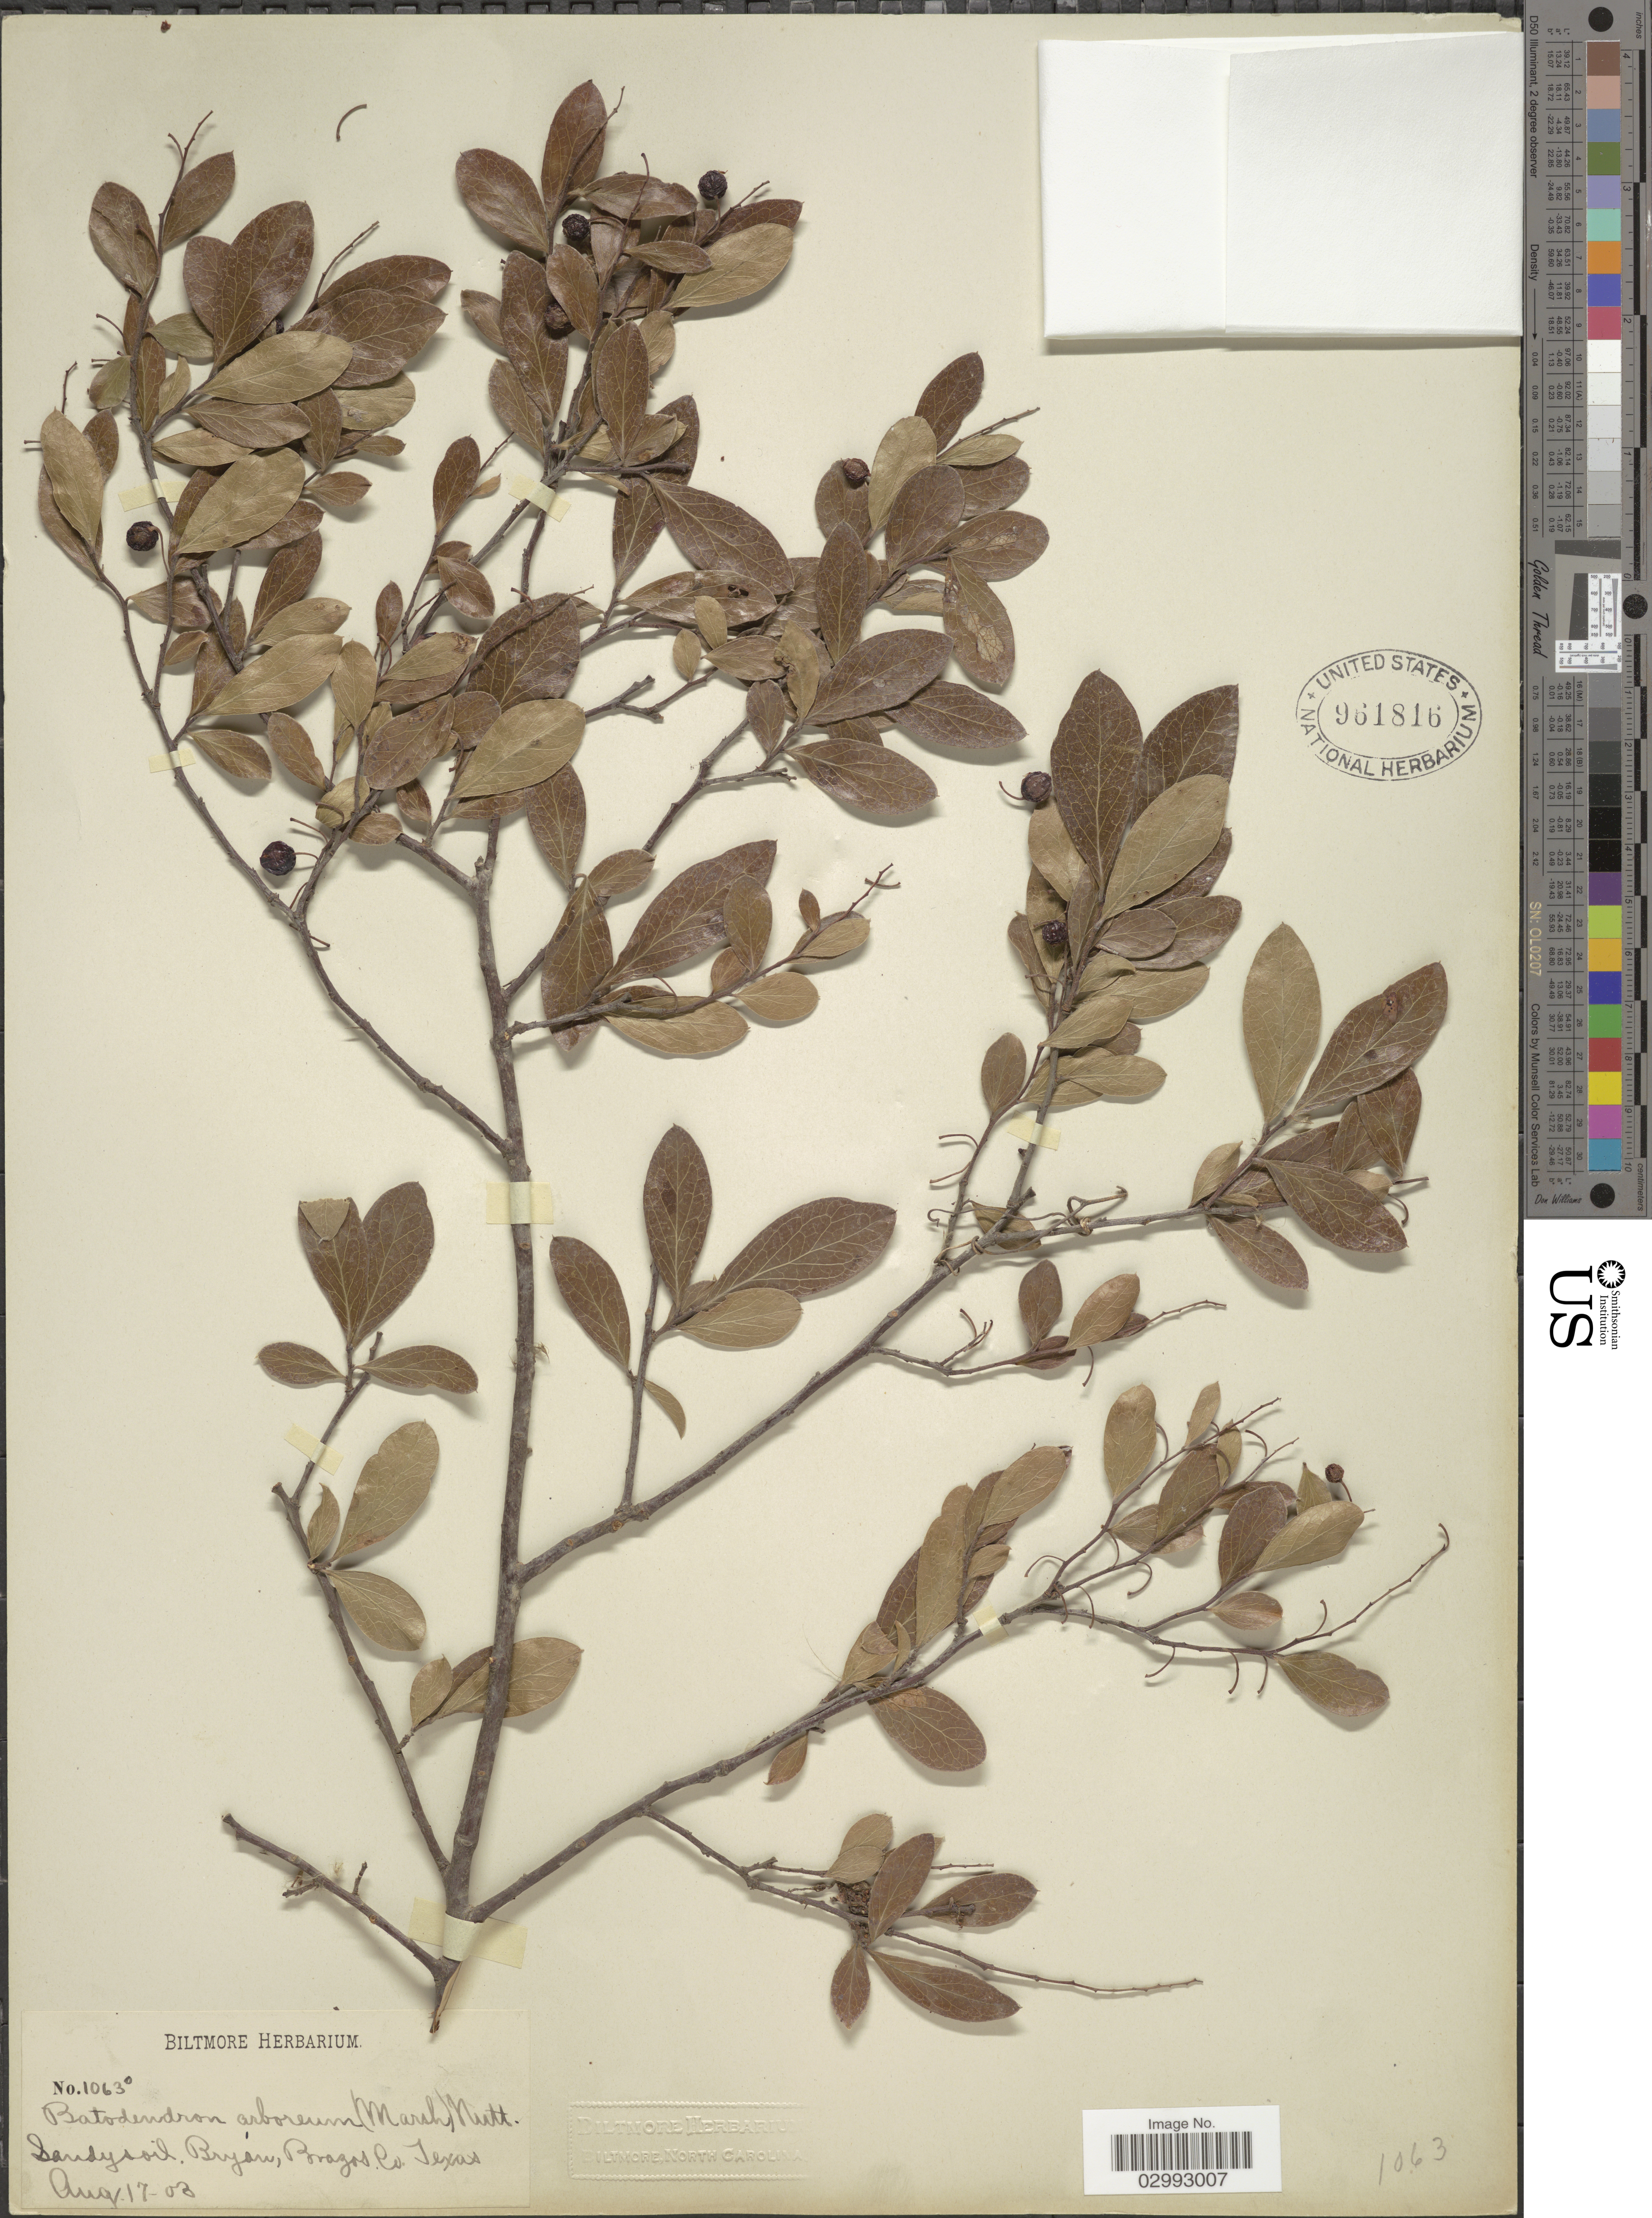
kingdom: Plantae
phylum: Tracheophyta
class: Magnoliopsida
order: Ericales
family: Ericaceae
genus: Batodendron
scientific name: Batodendron arboreum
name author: Nutt.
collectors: ex herb. Biltmore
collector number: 1063o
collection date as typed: Transcribed d/m/y: 17/8/3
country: United States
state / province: Texas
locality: Sandy soil, Bryón, Brazos Co.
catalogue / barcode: US 961816